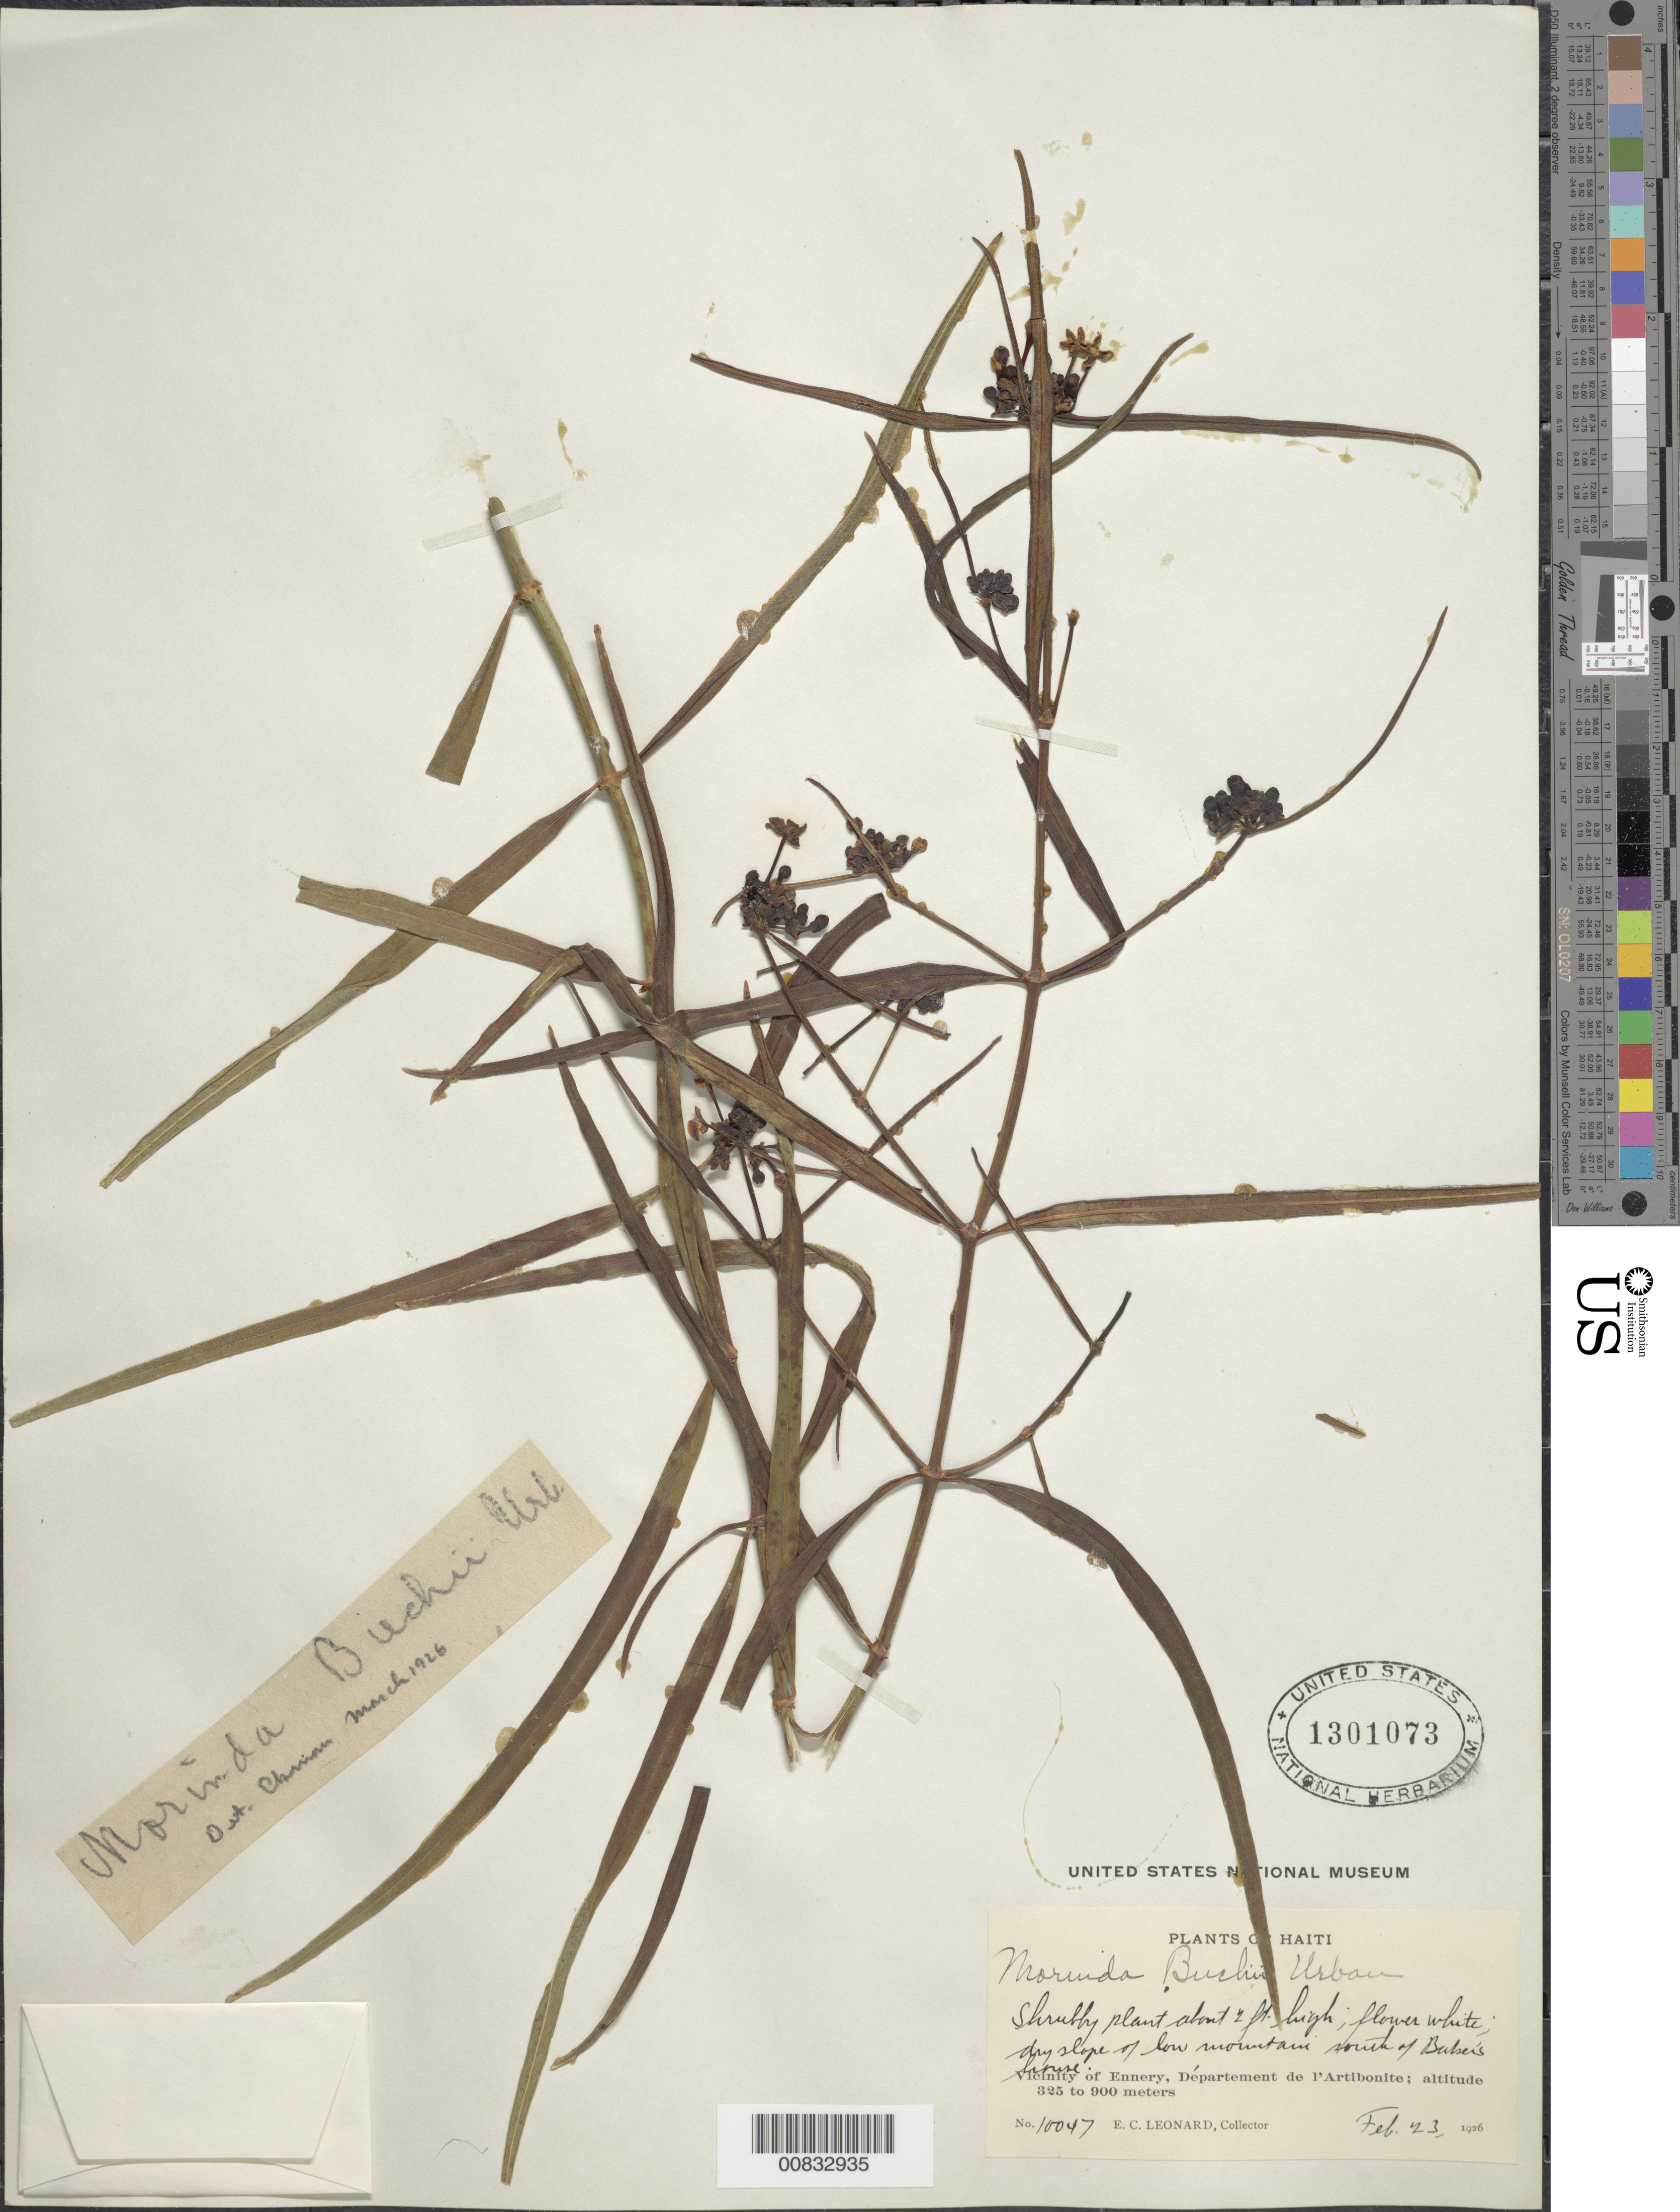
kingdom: Plantae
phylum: Tracheophyta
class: Magnoliopsida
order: Gentianales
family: Rubiaceae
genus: Morinda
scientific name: Morinda buchii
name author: Urb.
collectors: E. C. Leonard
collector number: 10047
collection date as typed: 23 Feb 1926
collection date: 1926-02-23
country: Haiti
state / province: Artibonite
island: Hispaniola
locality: Vicinity of Ennery, mountain S of Baber's house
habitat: Dry slope of low mountain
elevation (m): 325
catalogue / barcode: US 1301073